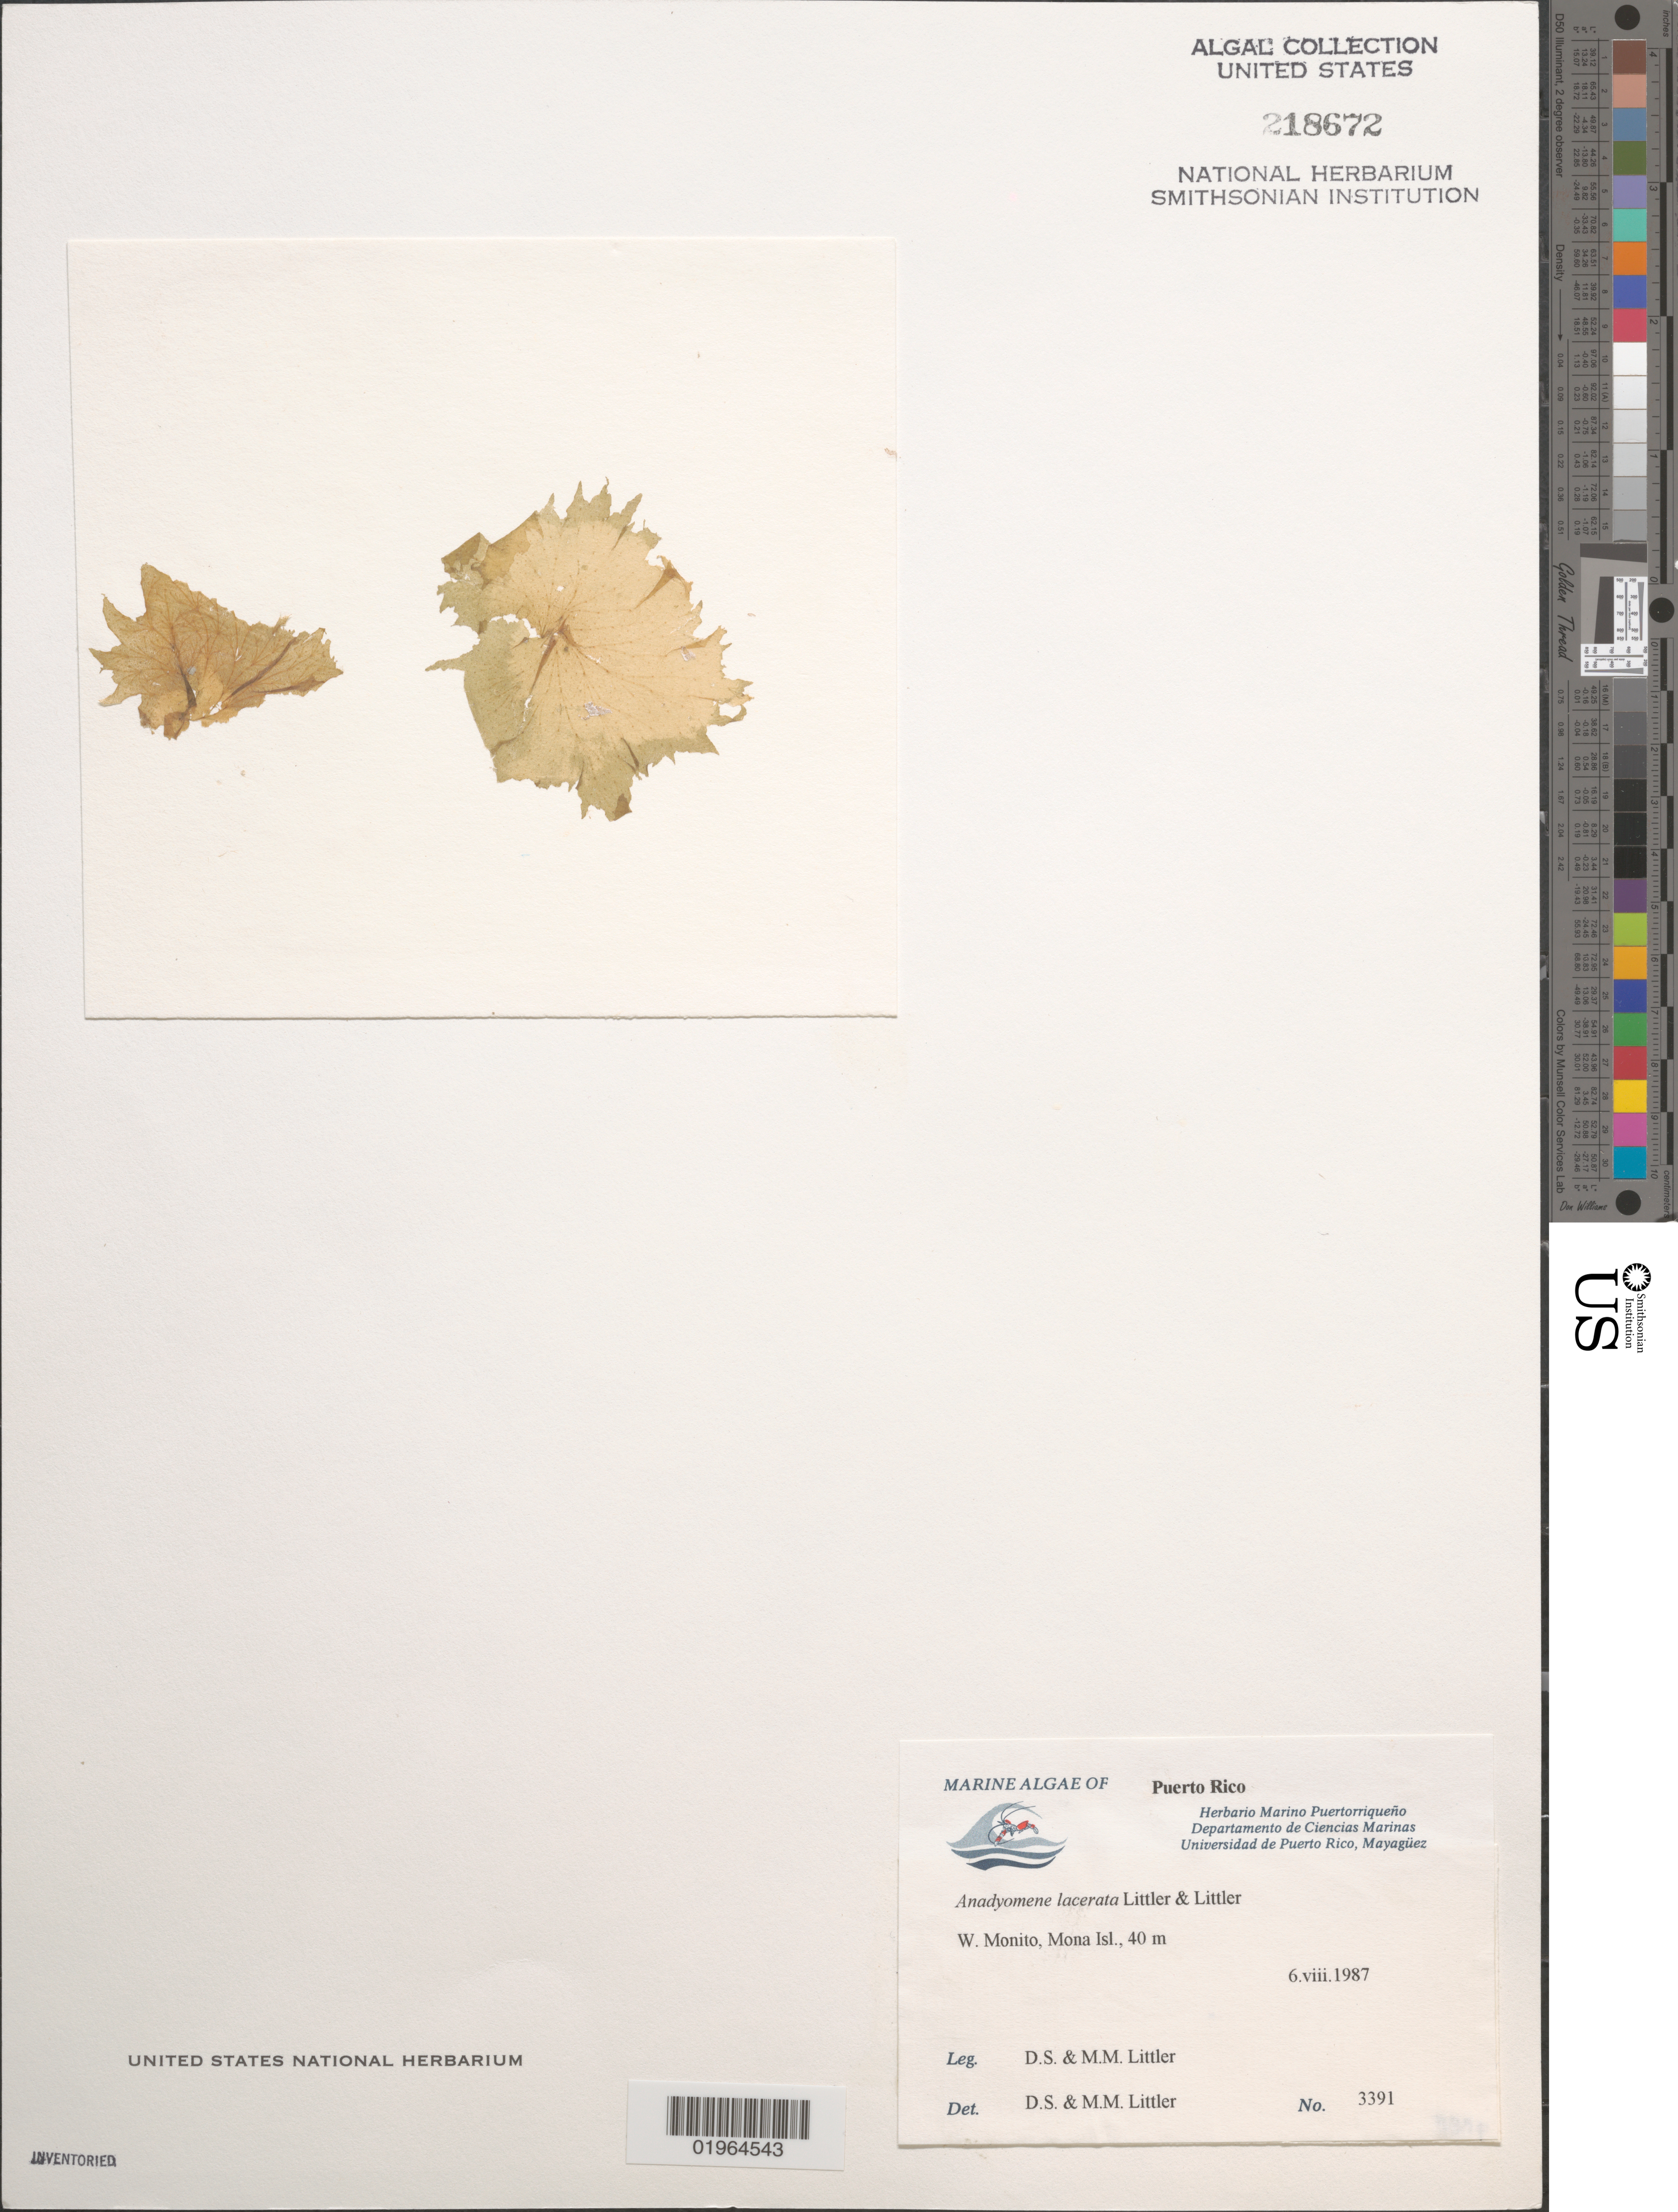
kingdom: Plantae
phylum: Chlorophyta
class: Ulvophyceae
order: Cladophorales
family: Anadyomenaceae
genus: Anadyomene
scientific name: Anadyomene lacerata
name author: D.S. Littler & Littler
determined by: Littler, D. S.; Littler, M. M.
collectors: D. S. Littler & M. M. Littler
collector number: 3391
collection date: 1987-08-06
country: Puerto Rico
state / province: Mayagüez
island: Mona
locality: W. Monito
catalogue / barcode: US 218672